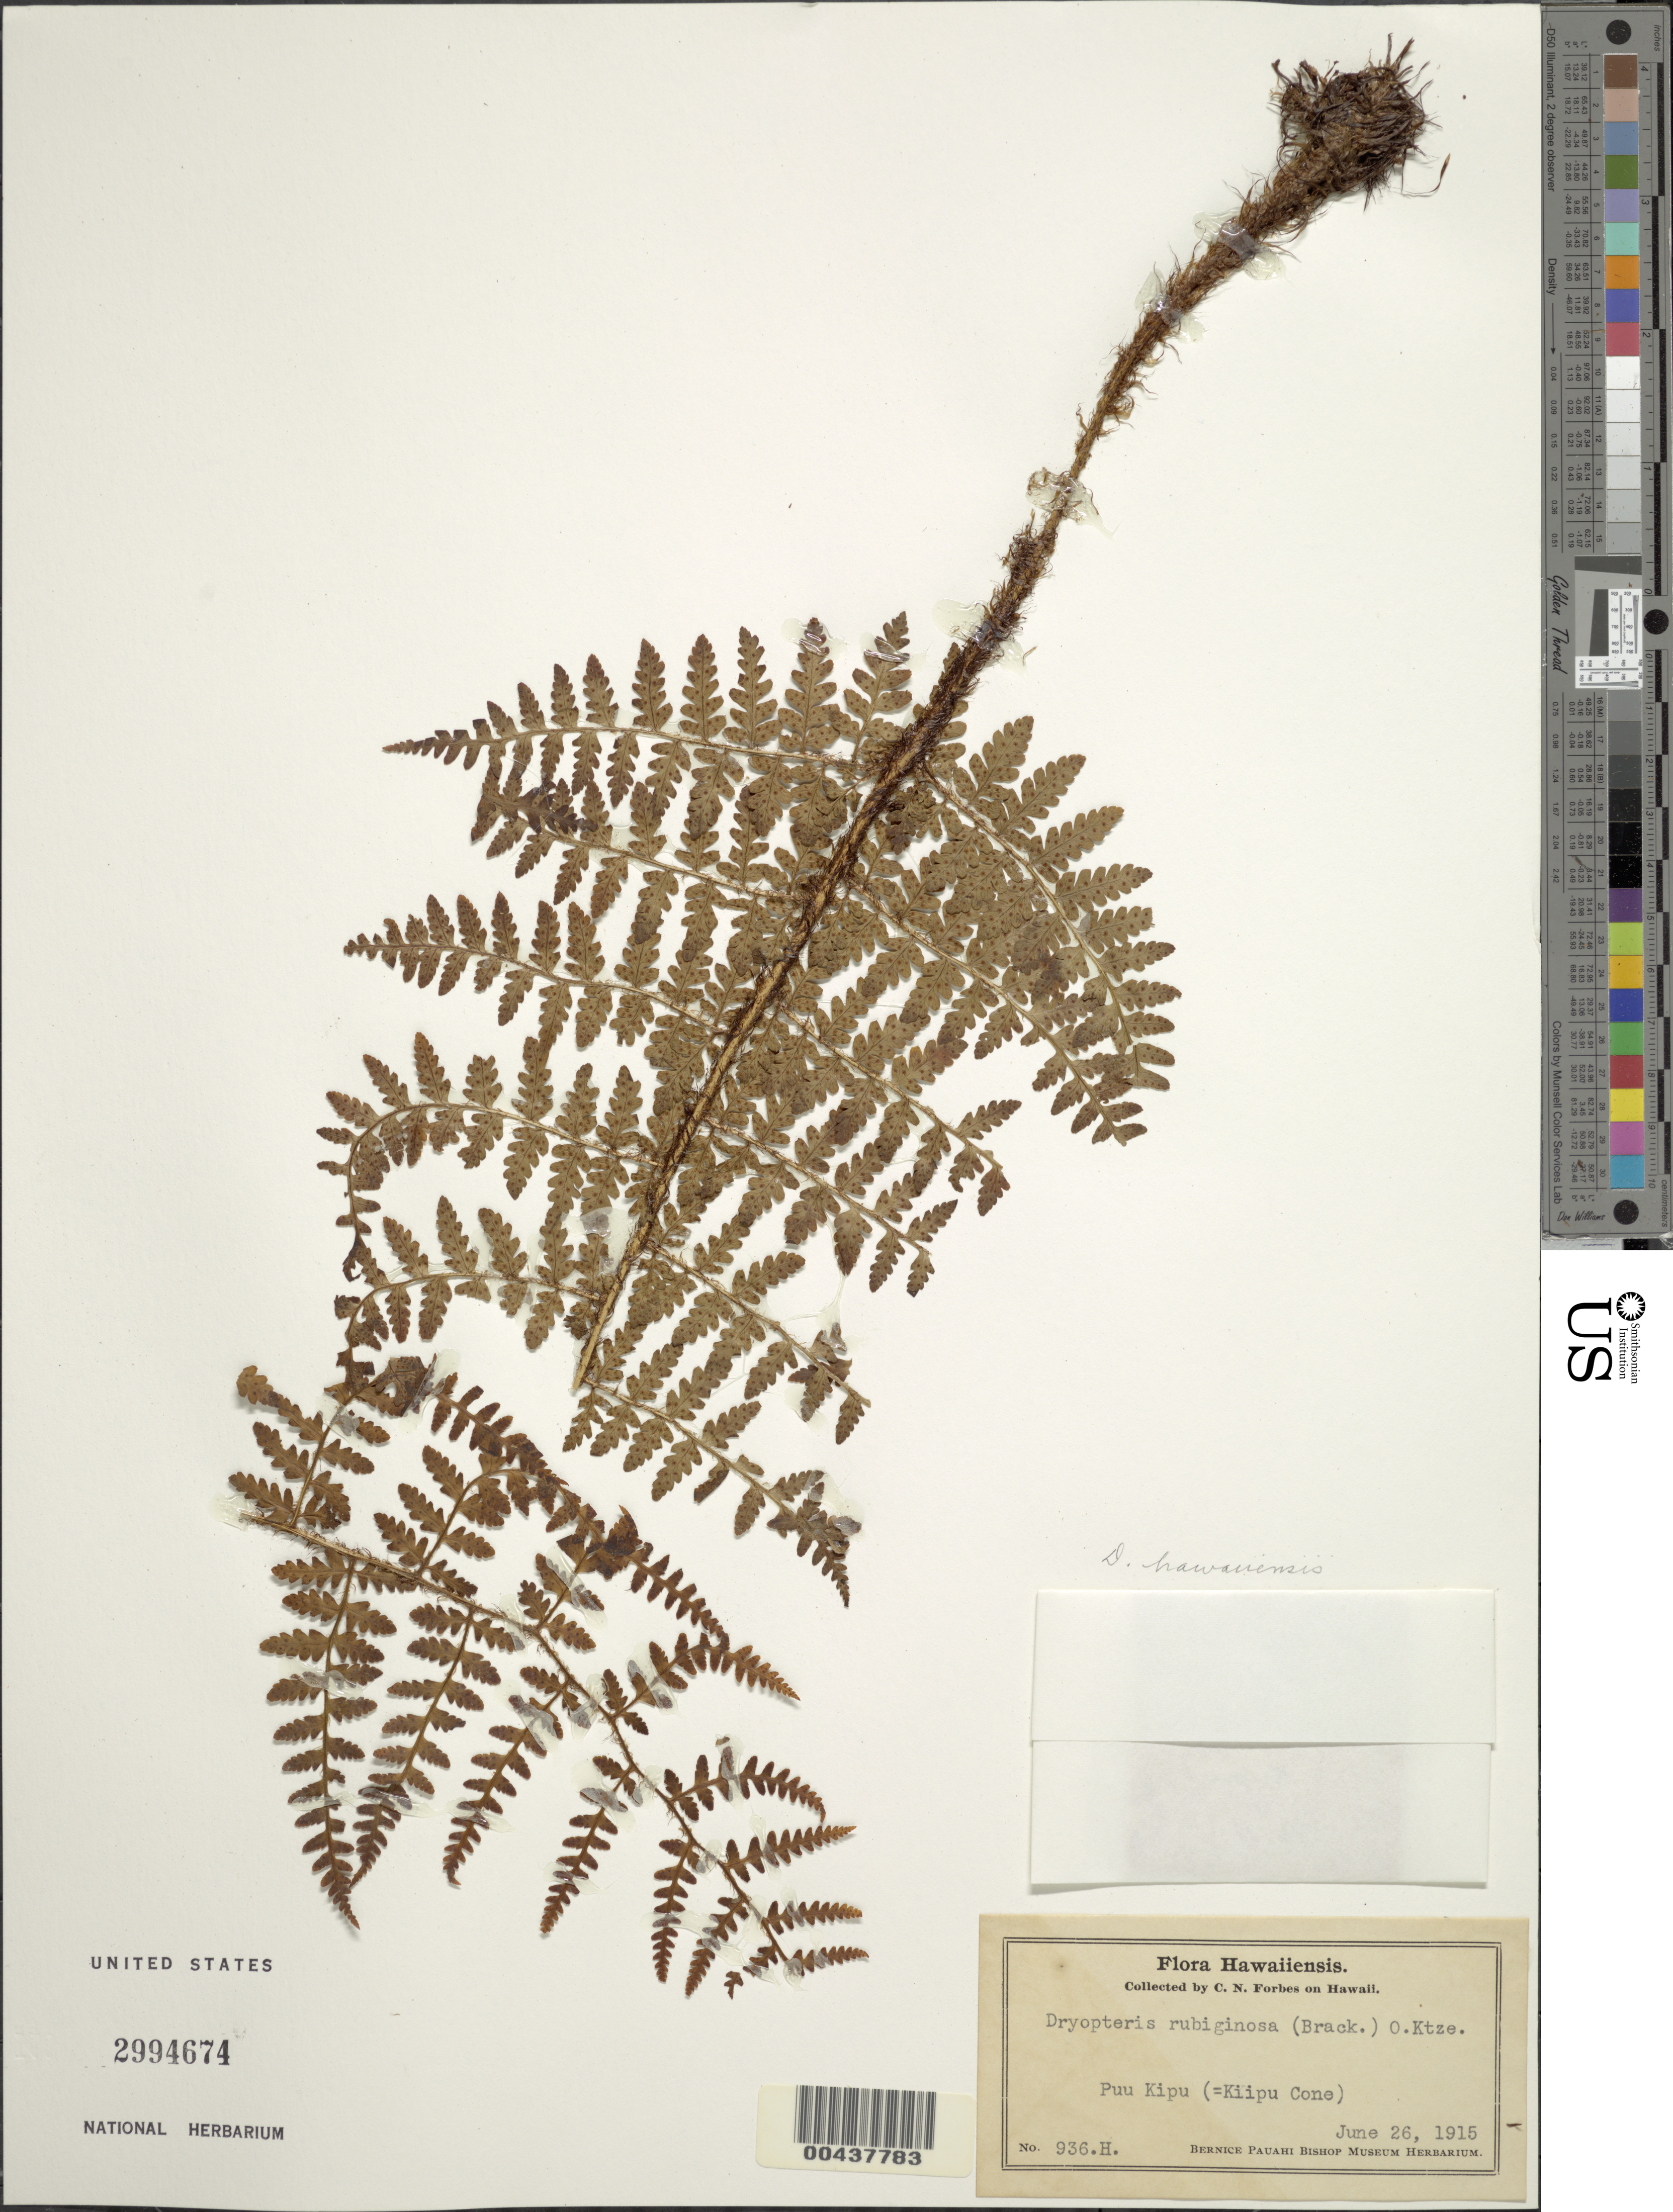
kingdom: Plantae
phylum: Tracheophyta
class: Polypodiopsida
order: Polypodiales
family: Dryopteridaceae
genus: Dryopteris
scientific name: Dryopteris hawaiiensis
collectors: C. N. Forbes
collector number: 936.H.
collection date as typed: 26 Jun 1915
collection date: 1915-06-26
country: United States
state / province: Hawaii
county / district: Hawaii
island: Hawaii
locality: Puu Kipu (=Kiipu Cone)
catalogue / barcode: US 2994674